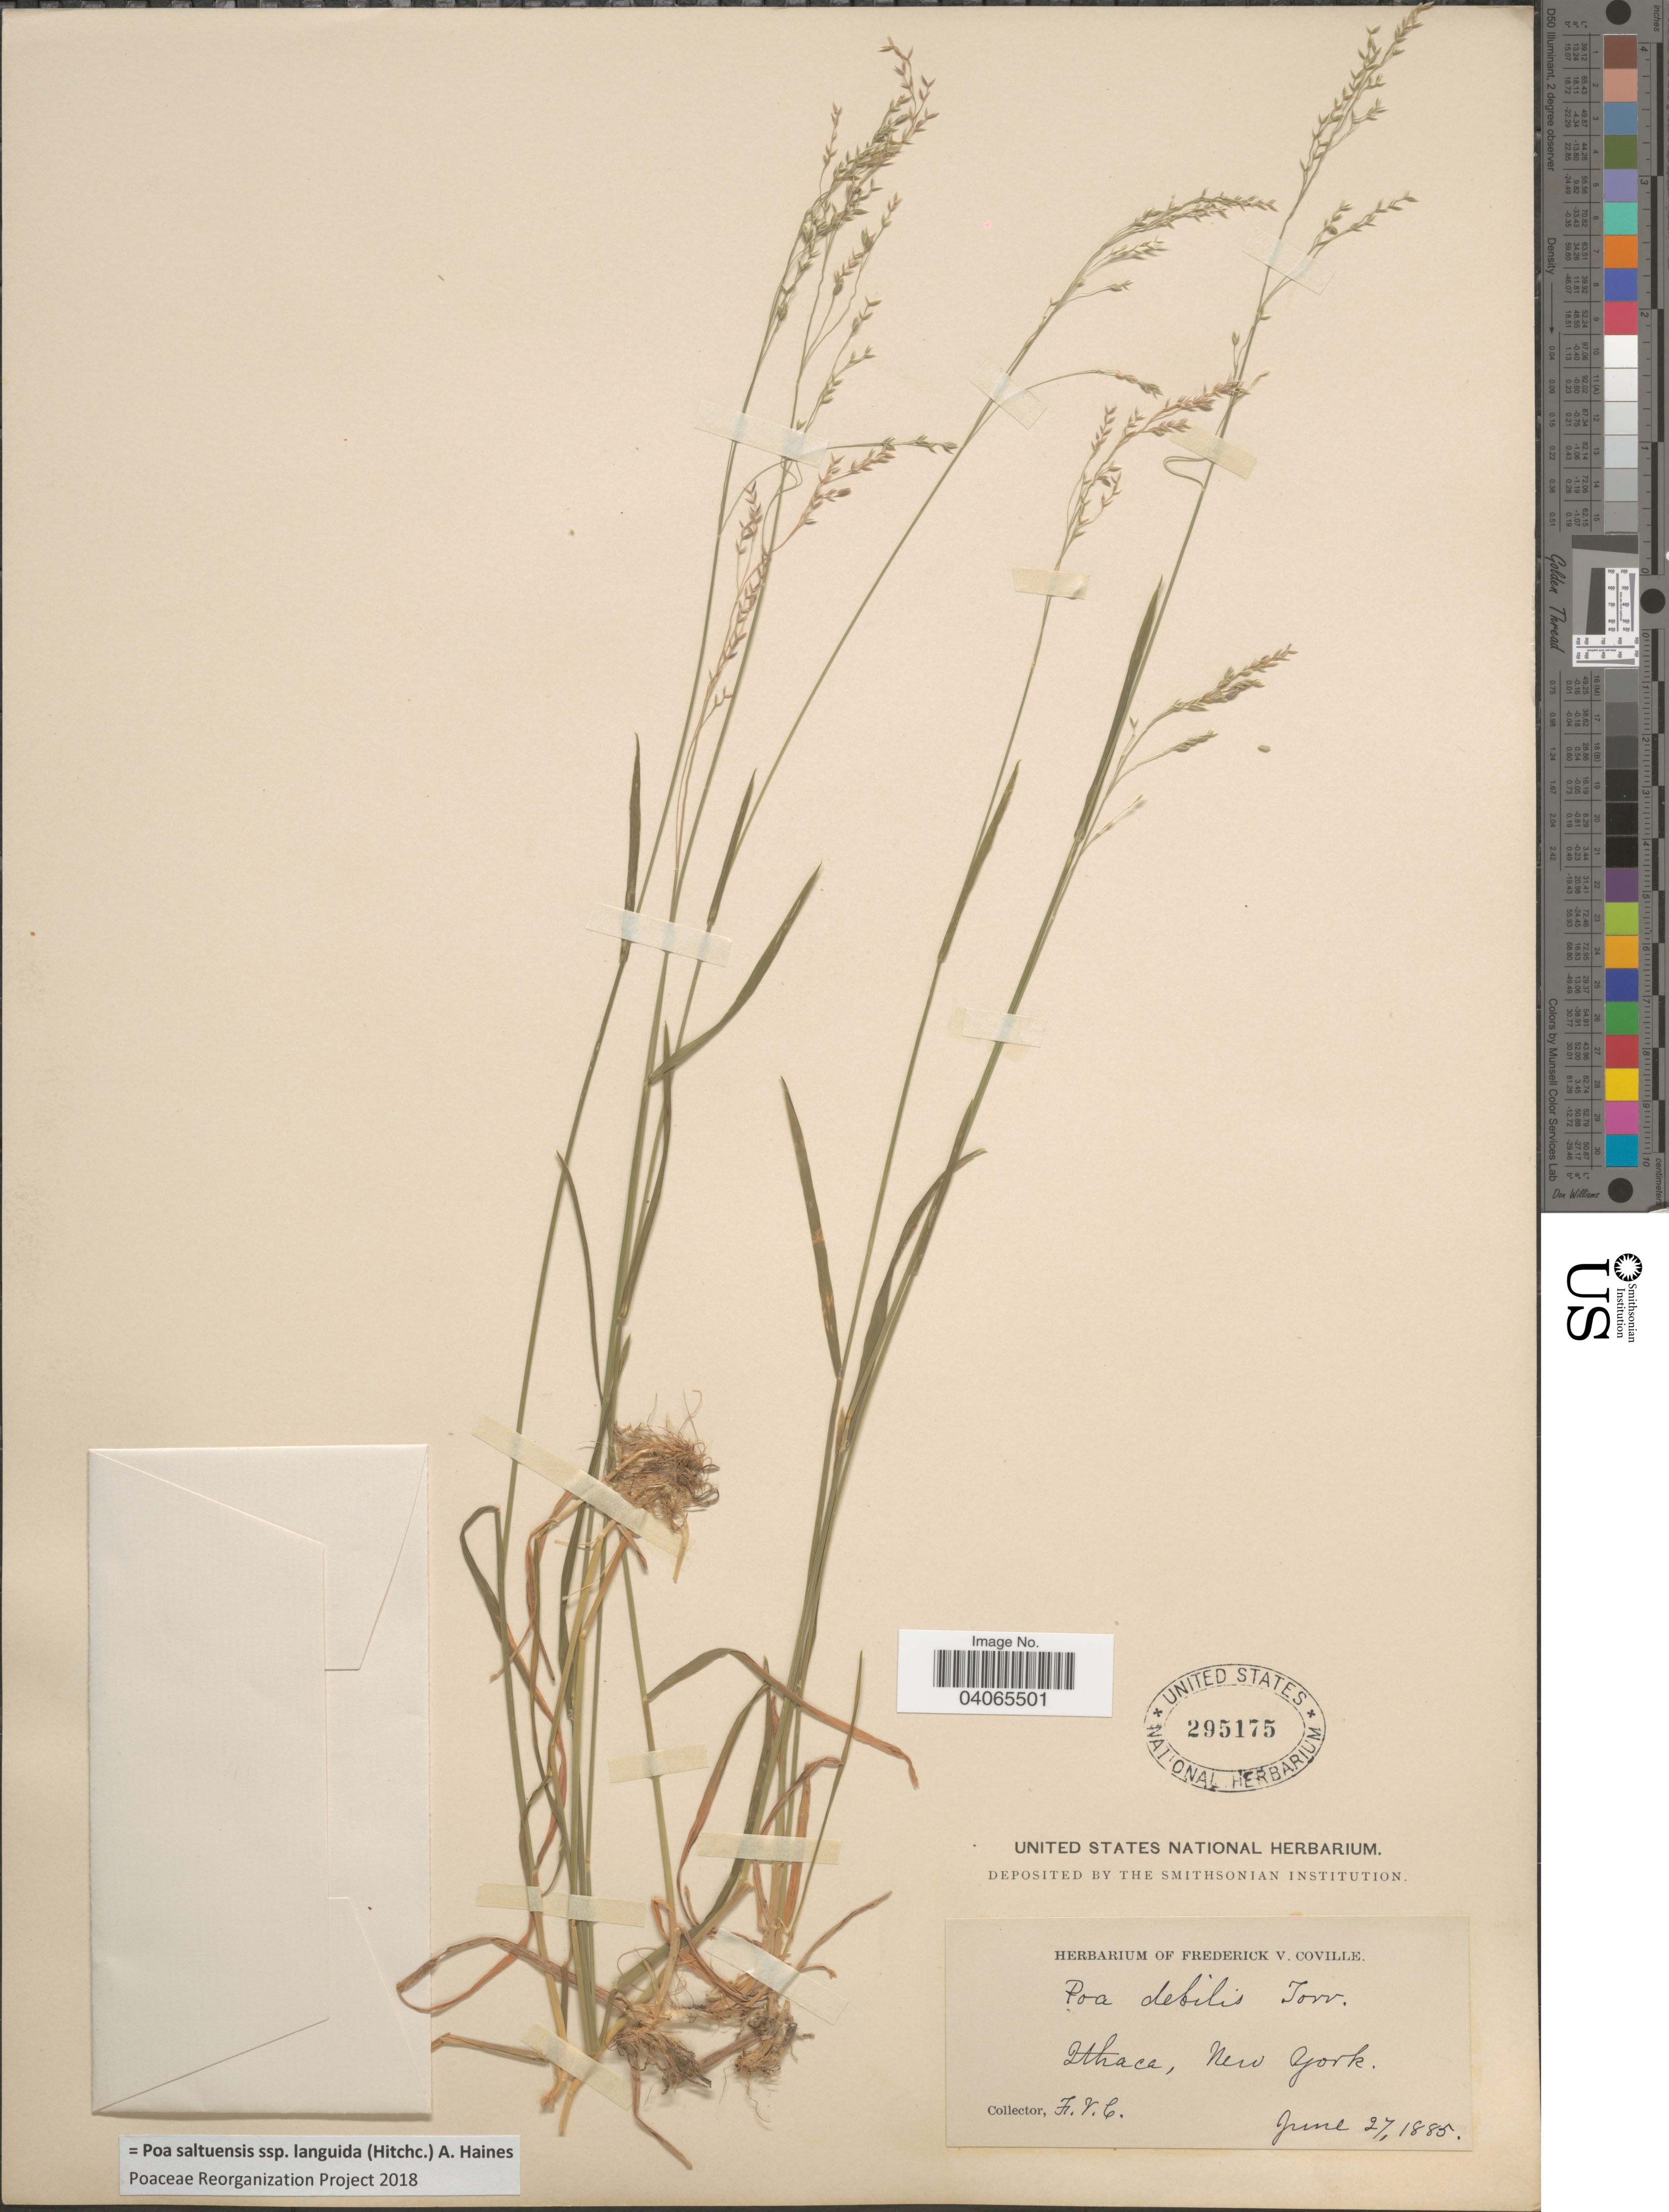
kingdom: Plantae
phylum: Tracheophyta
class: Liliopsida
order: Poales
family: Poaceae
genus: Poa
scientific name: Poa saltuensis subsp. languida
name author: (Hitchc.) A. Haines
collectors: F. V. Coville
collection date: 1885-06-27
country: United States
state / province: New York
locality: Ithaca.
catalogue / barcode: US 295175